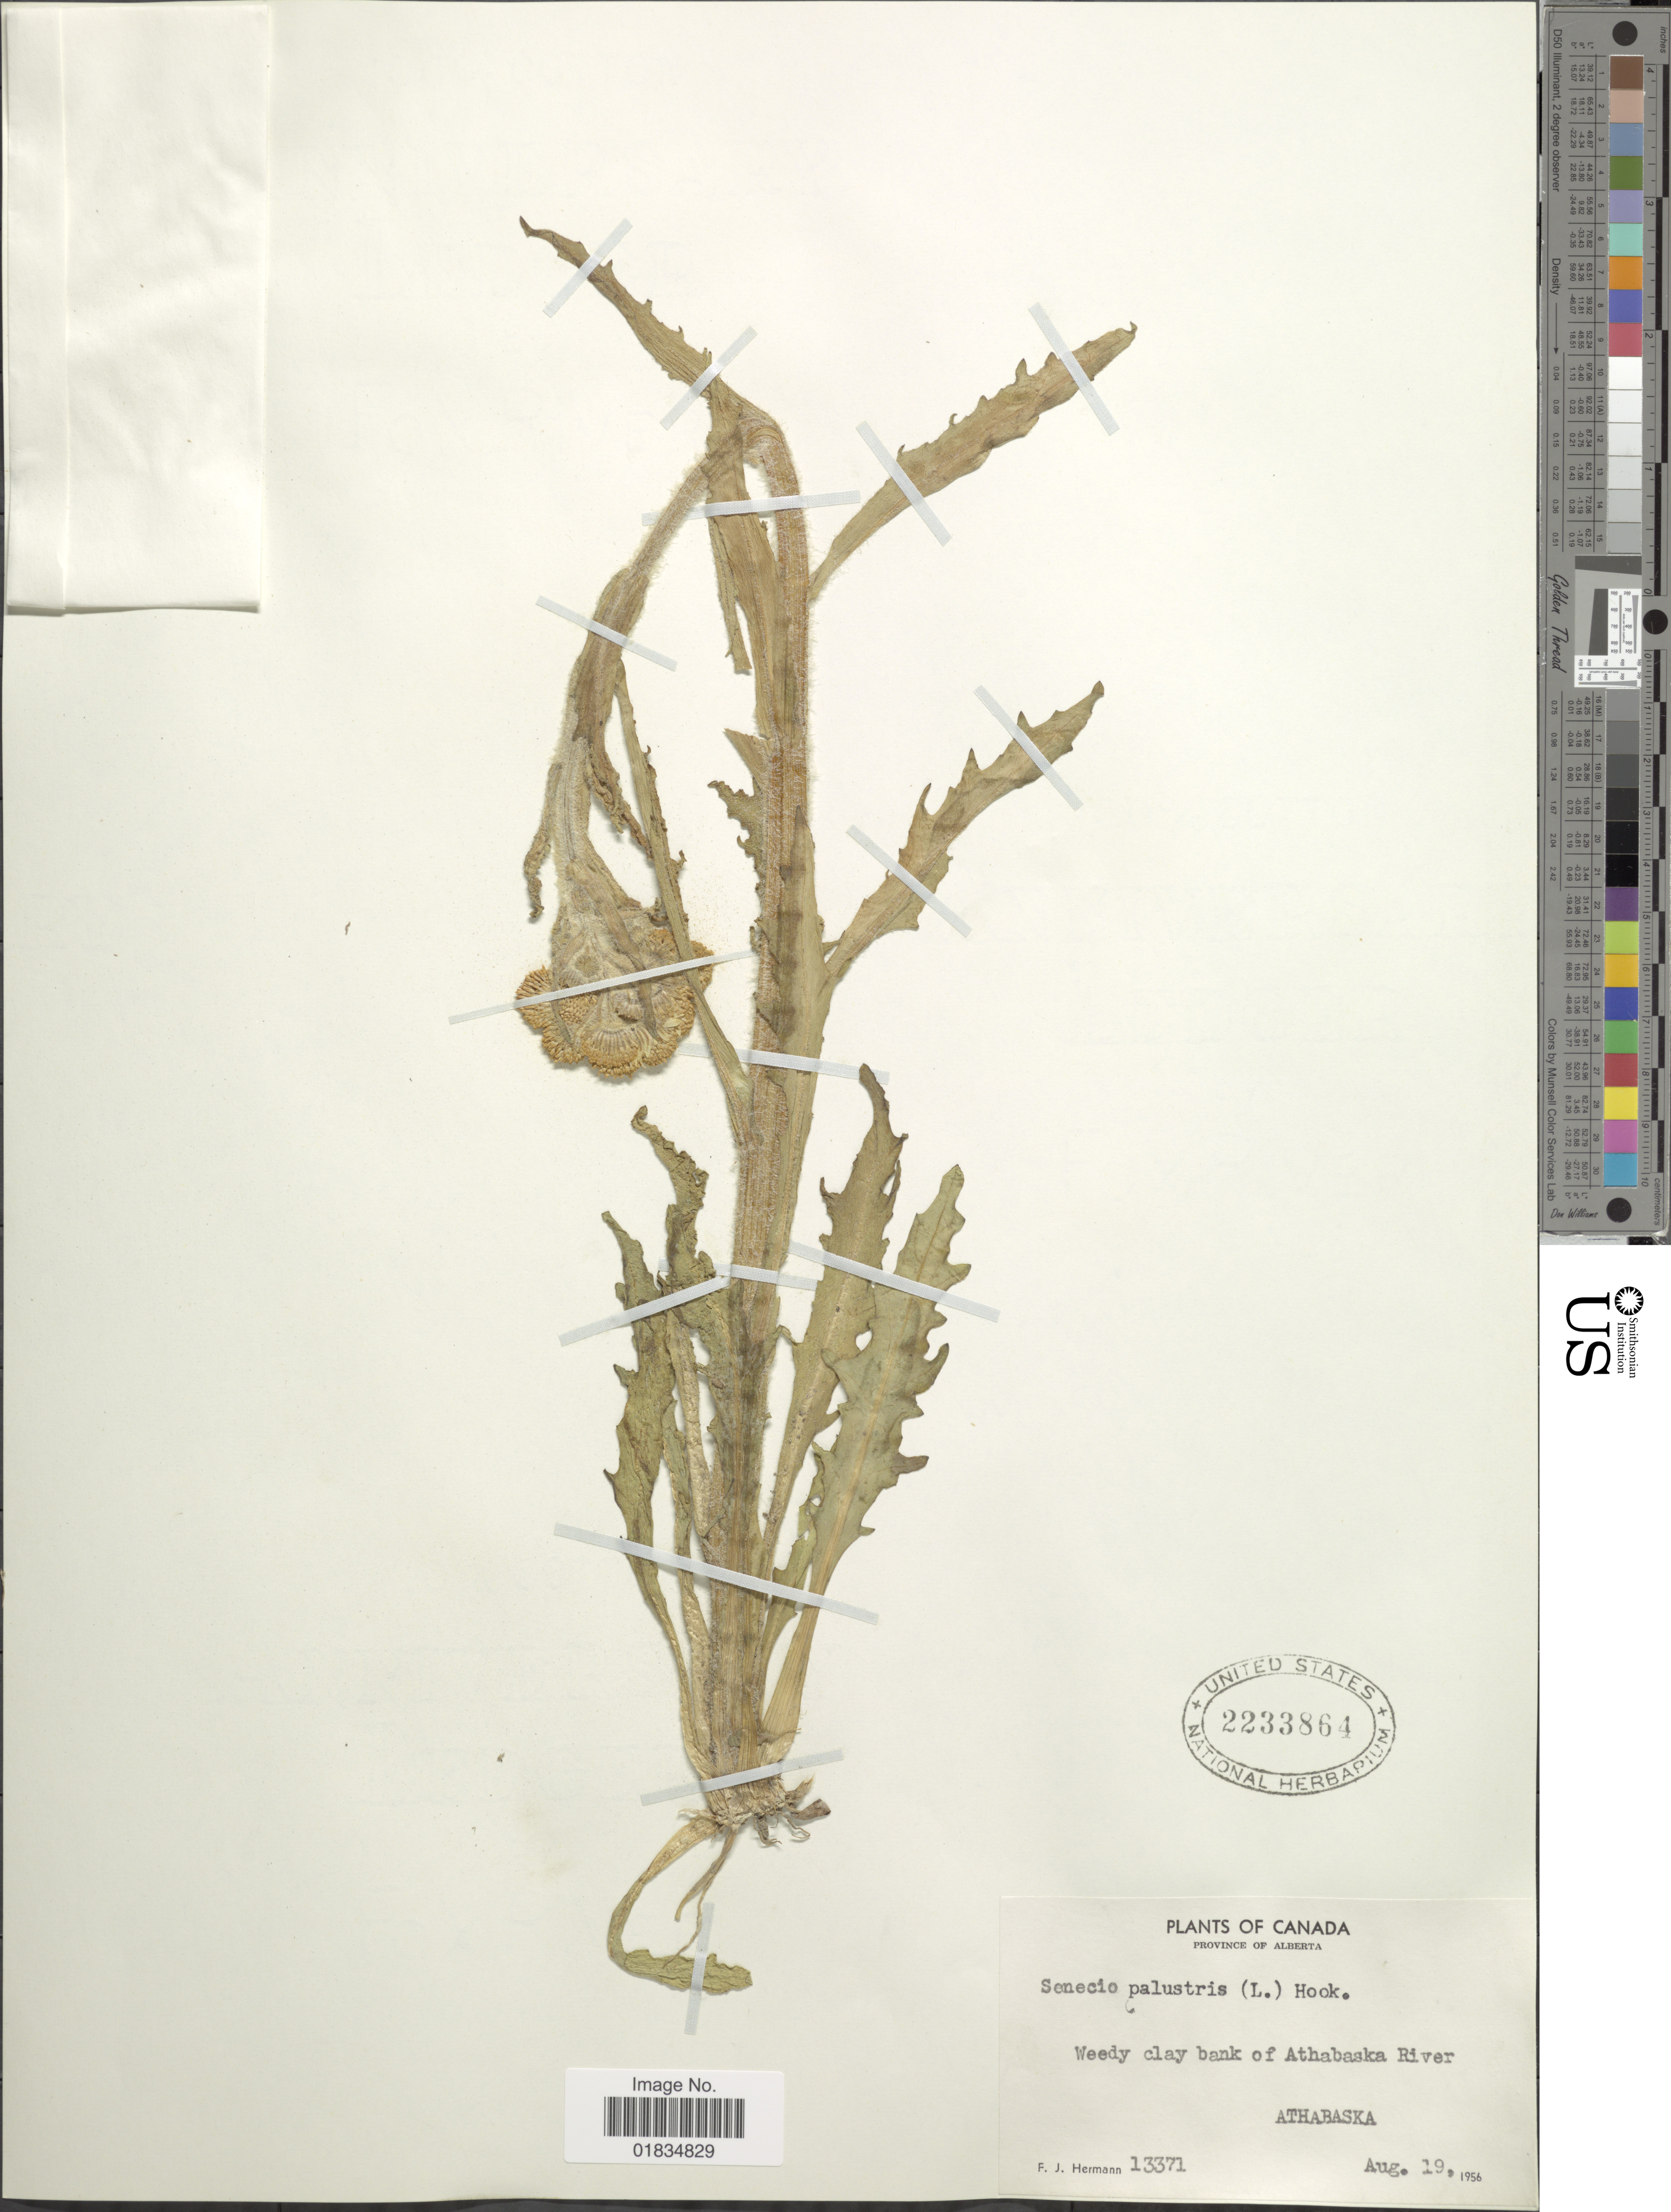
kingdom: Plantae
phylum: Tracheophyta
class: Magnoliopsida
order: Asterales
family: Asteraceae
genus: Tephroseris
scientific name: Tephroseris palustris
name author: (L.) Rchb.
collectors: F. J. Hermann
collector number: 13371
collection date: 1956-08-19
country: Canada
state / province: Alberta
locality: Bank of Athabaska River Athabaska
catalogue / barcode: US 2233864